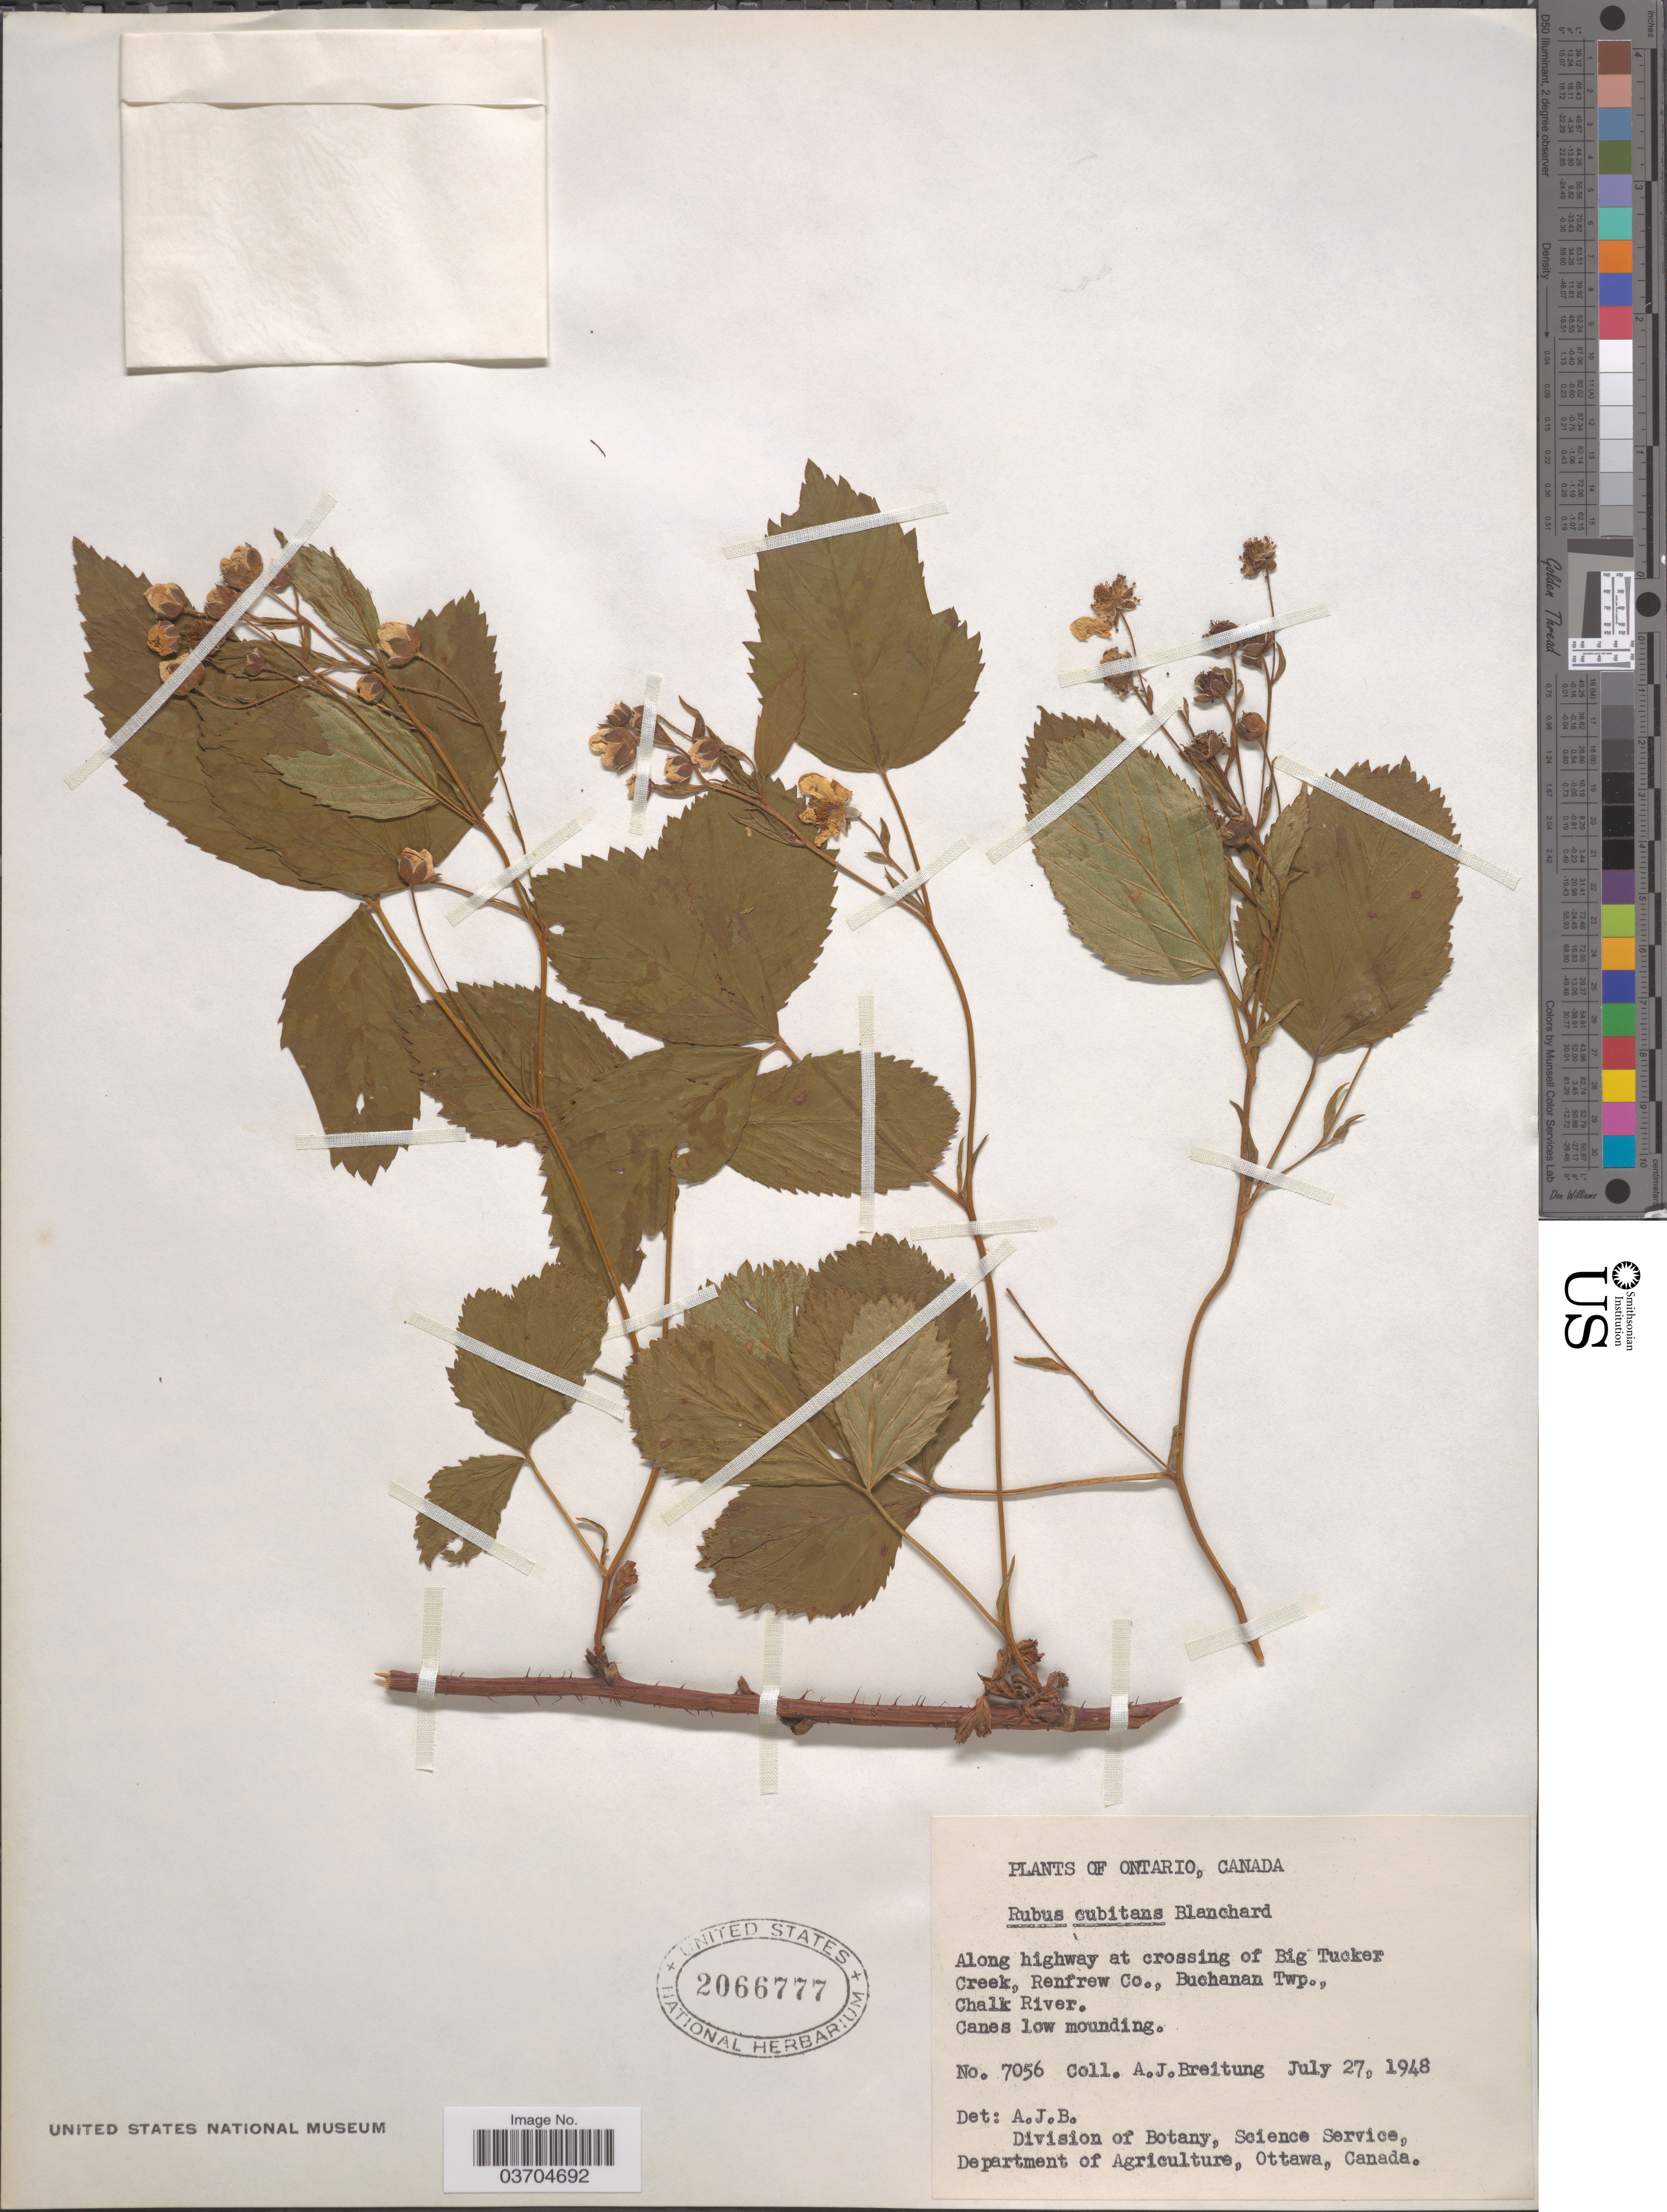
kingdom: Plantae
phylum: Tracheophyta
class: Magnoliopsida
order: Rosales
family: Rosaceae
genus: Rubus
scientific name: Rubus cubitans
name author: Blanch.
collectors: A. Breitung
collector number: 7056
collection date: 1948-07-27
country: Canada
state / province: Ontario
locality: Along highway at crossing of Big Tucker Creek, Renfrew Co., Buchanan Twp., Chalk River.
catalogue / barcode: US 2066777